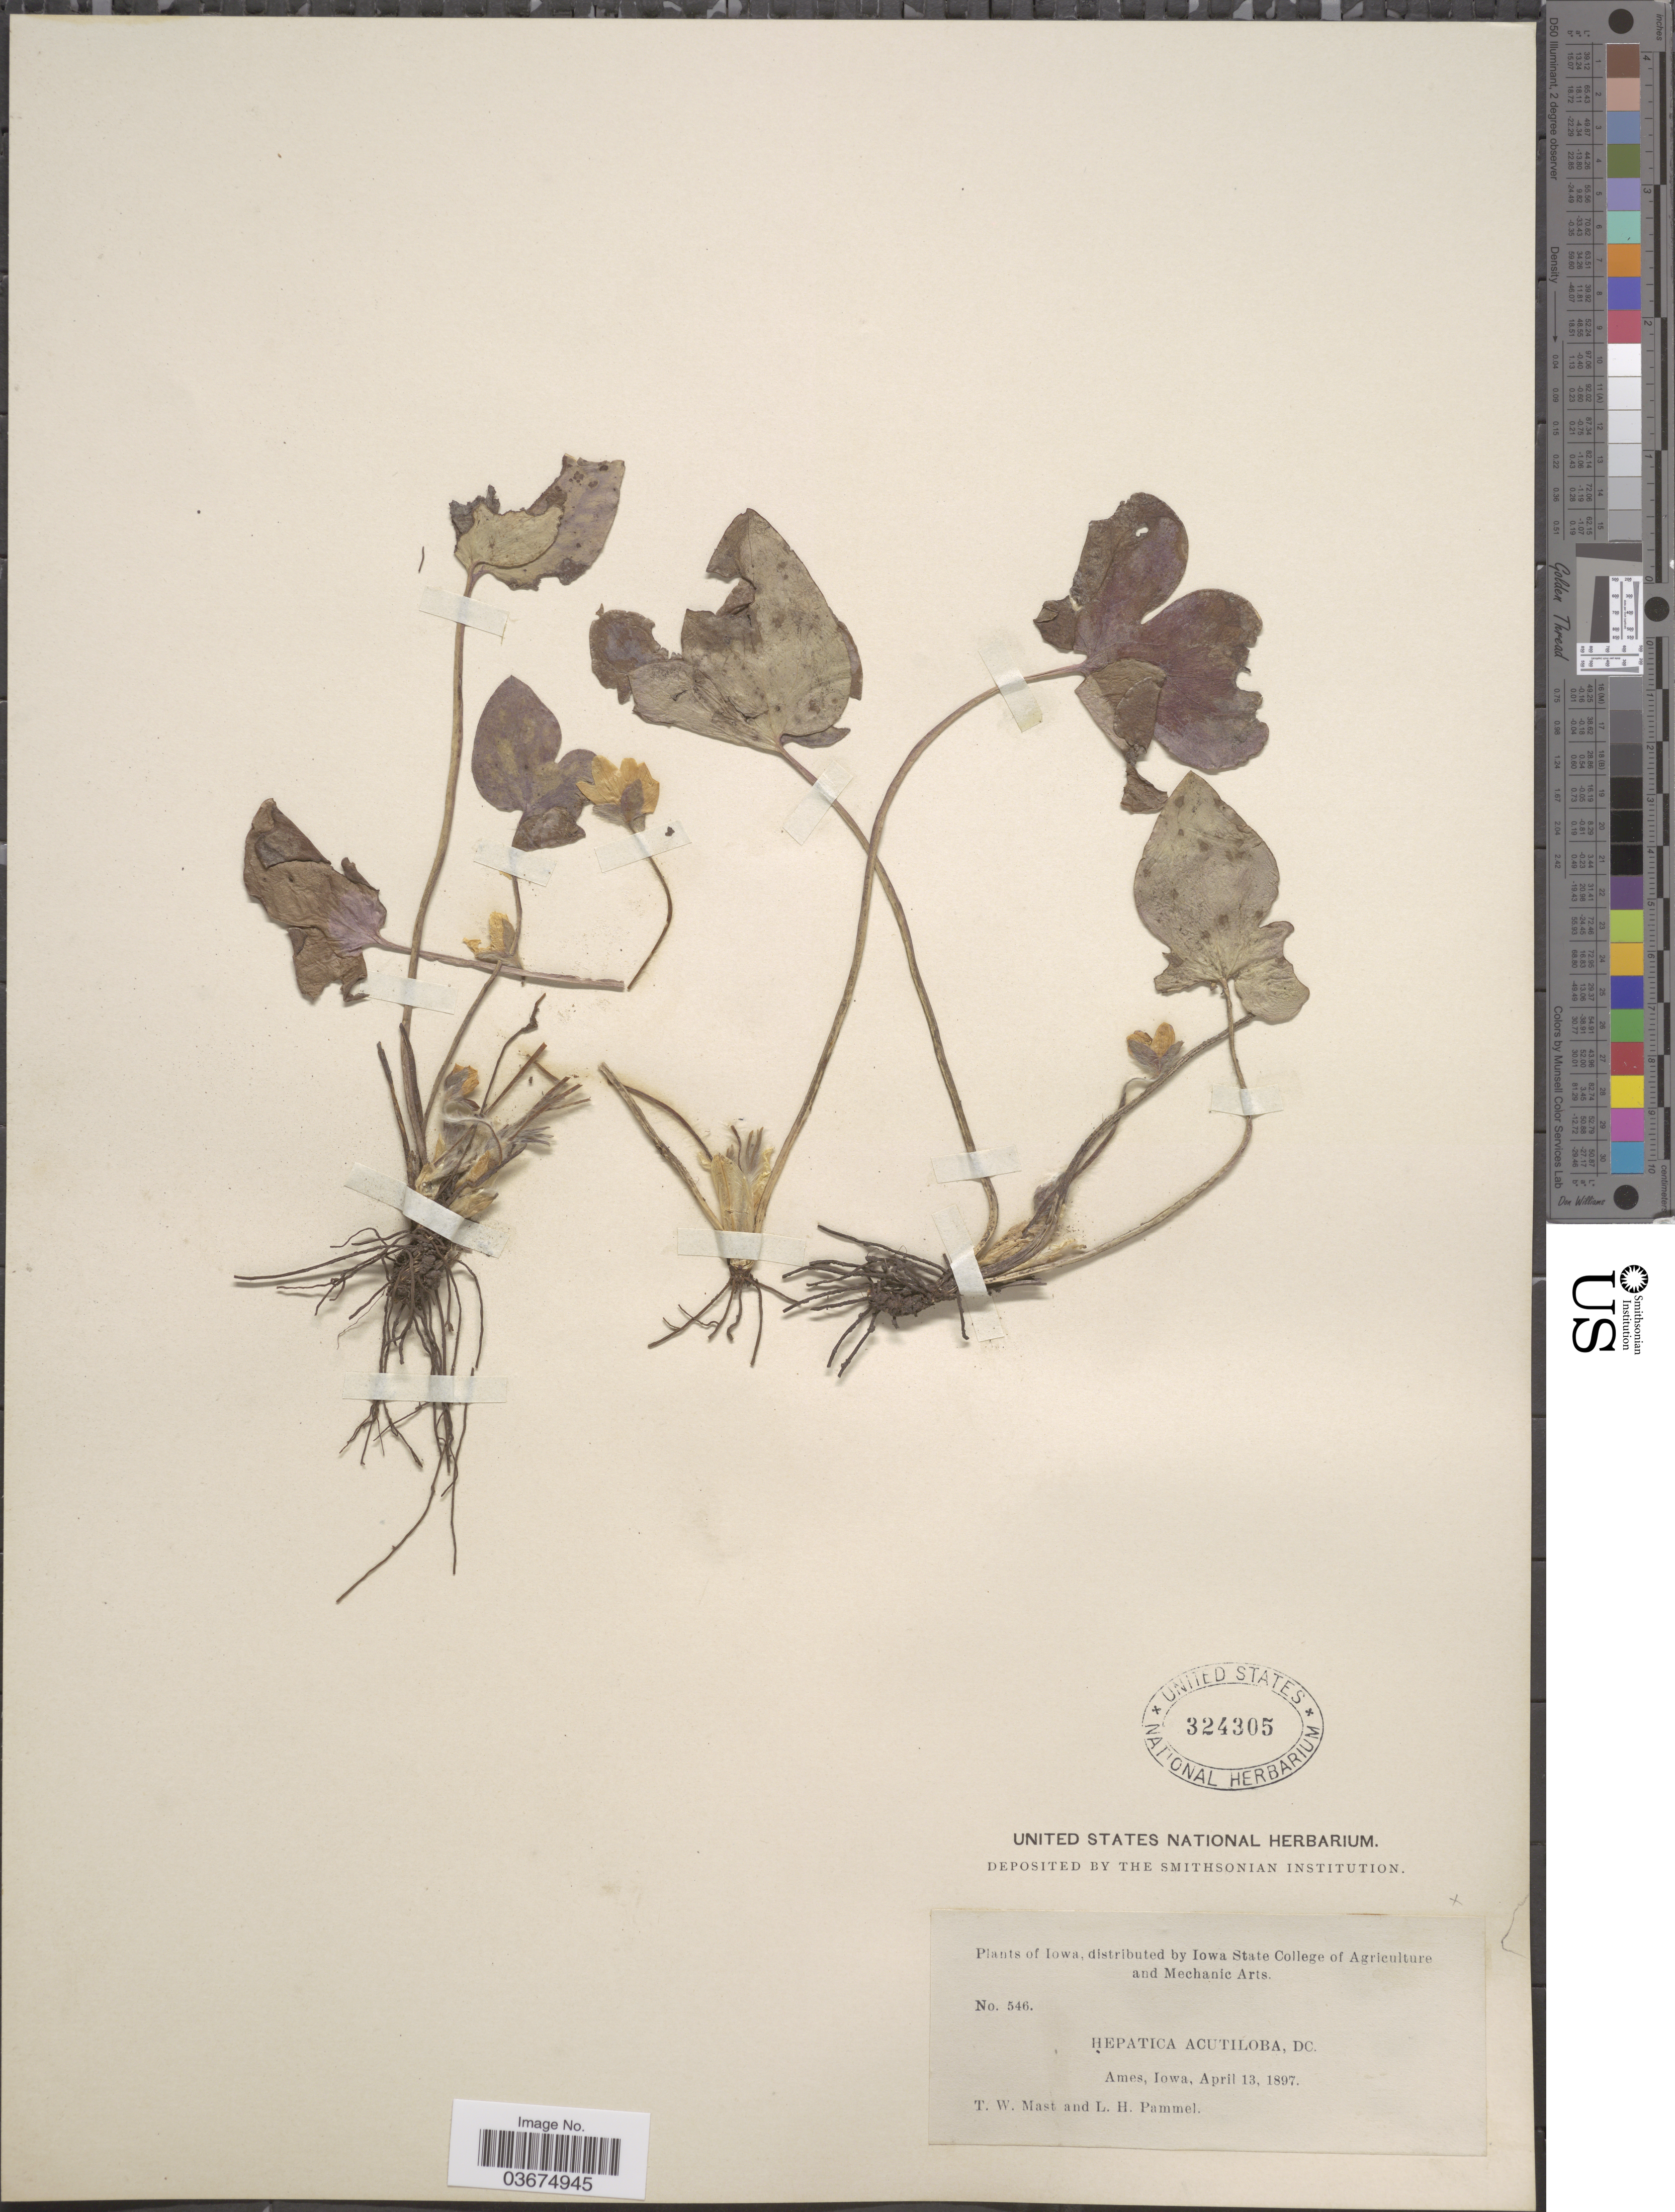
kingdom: Plantae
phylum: Tracheophyta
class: Magnoliopsida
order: Ranunculales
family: Ranunculaceae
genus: Hepatica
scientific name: Hepatica acutiloba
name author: DC.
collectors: T. Mast & L. Pammel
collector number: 546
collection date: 1897-04-13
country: United States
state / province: Iowa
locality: Ames.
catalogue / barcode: US 324305